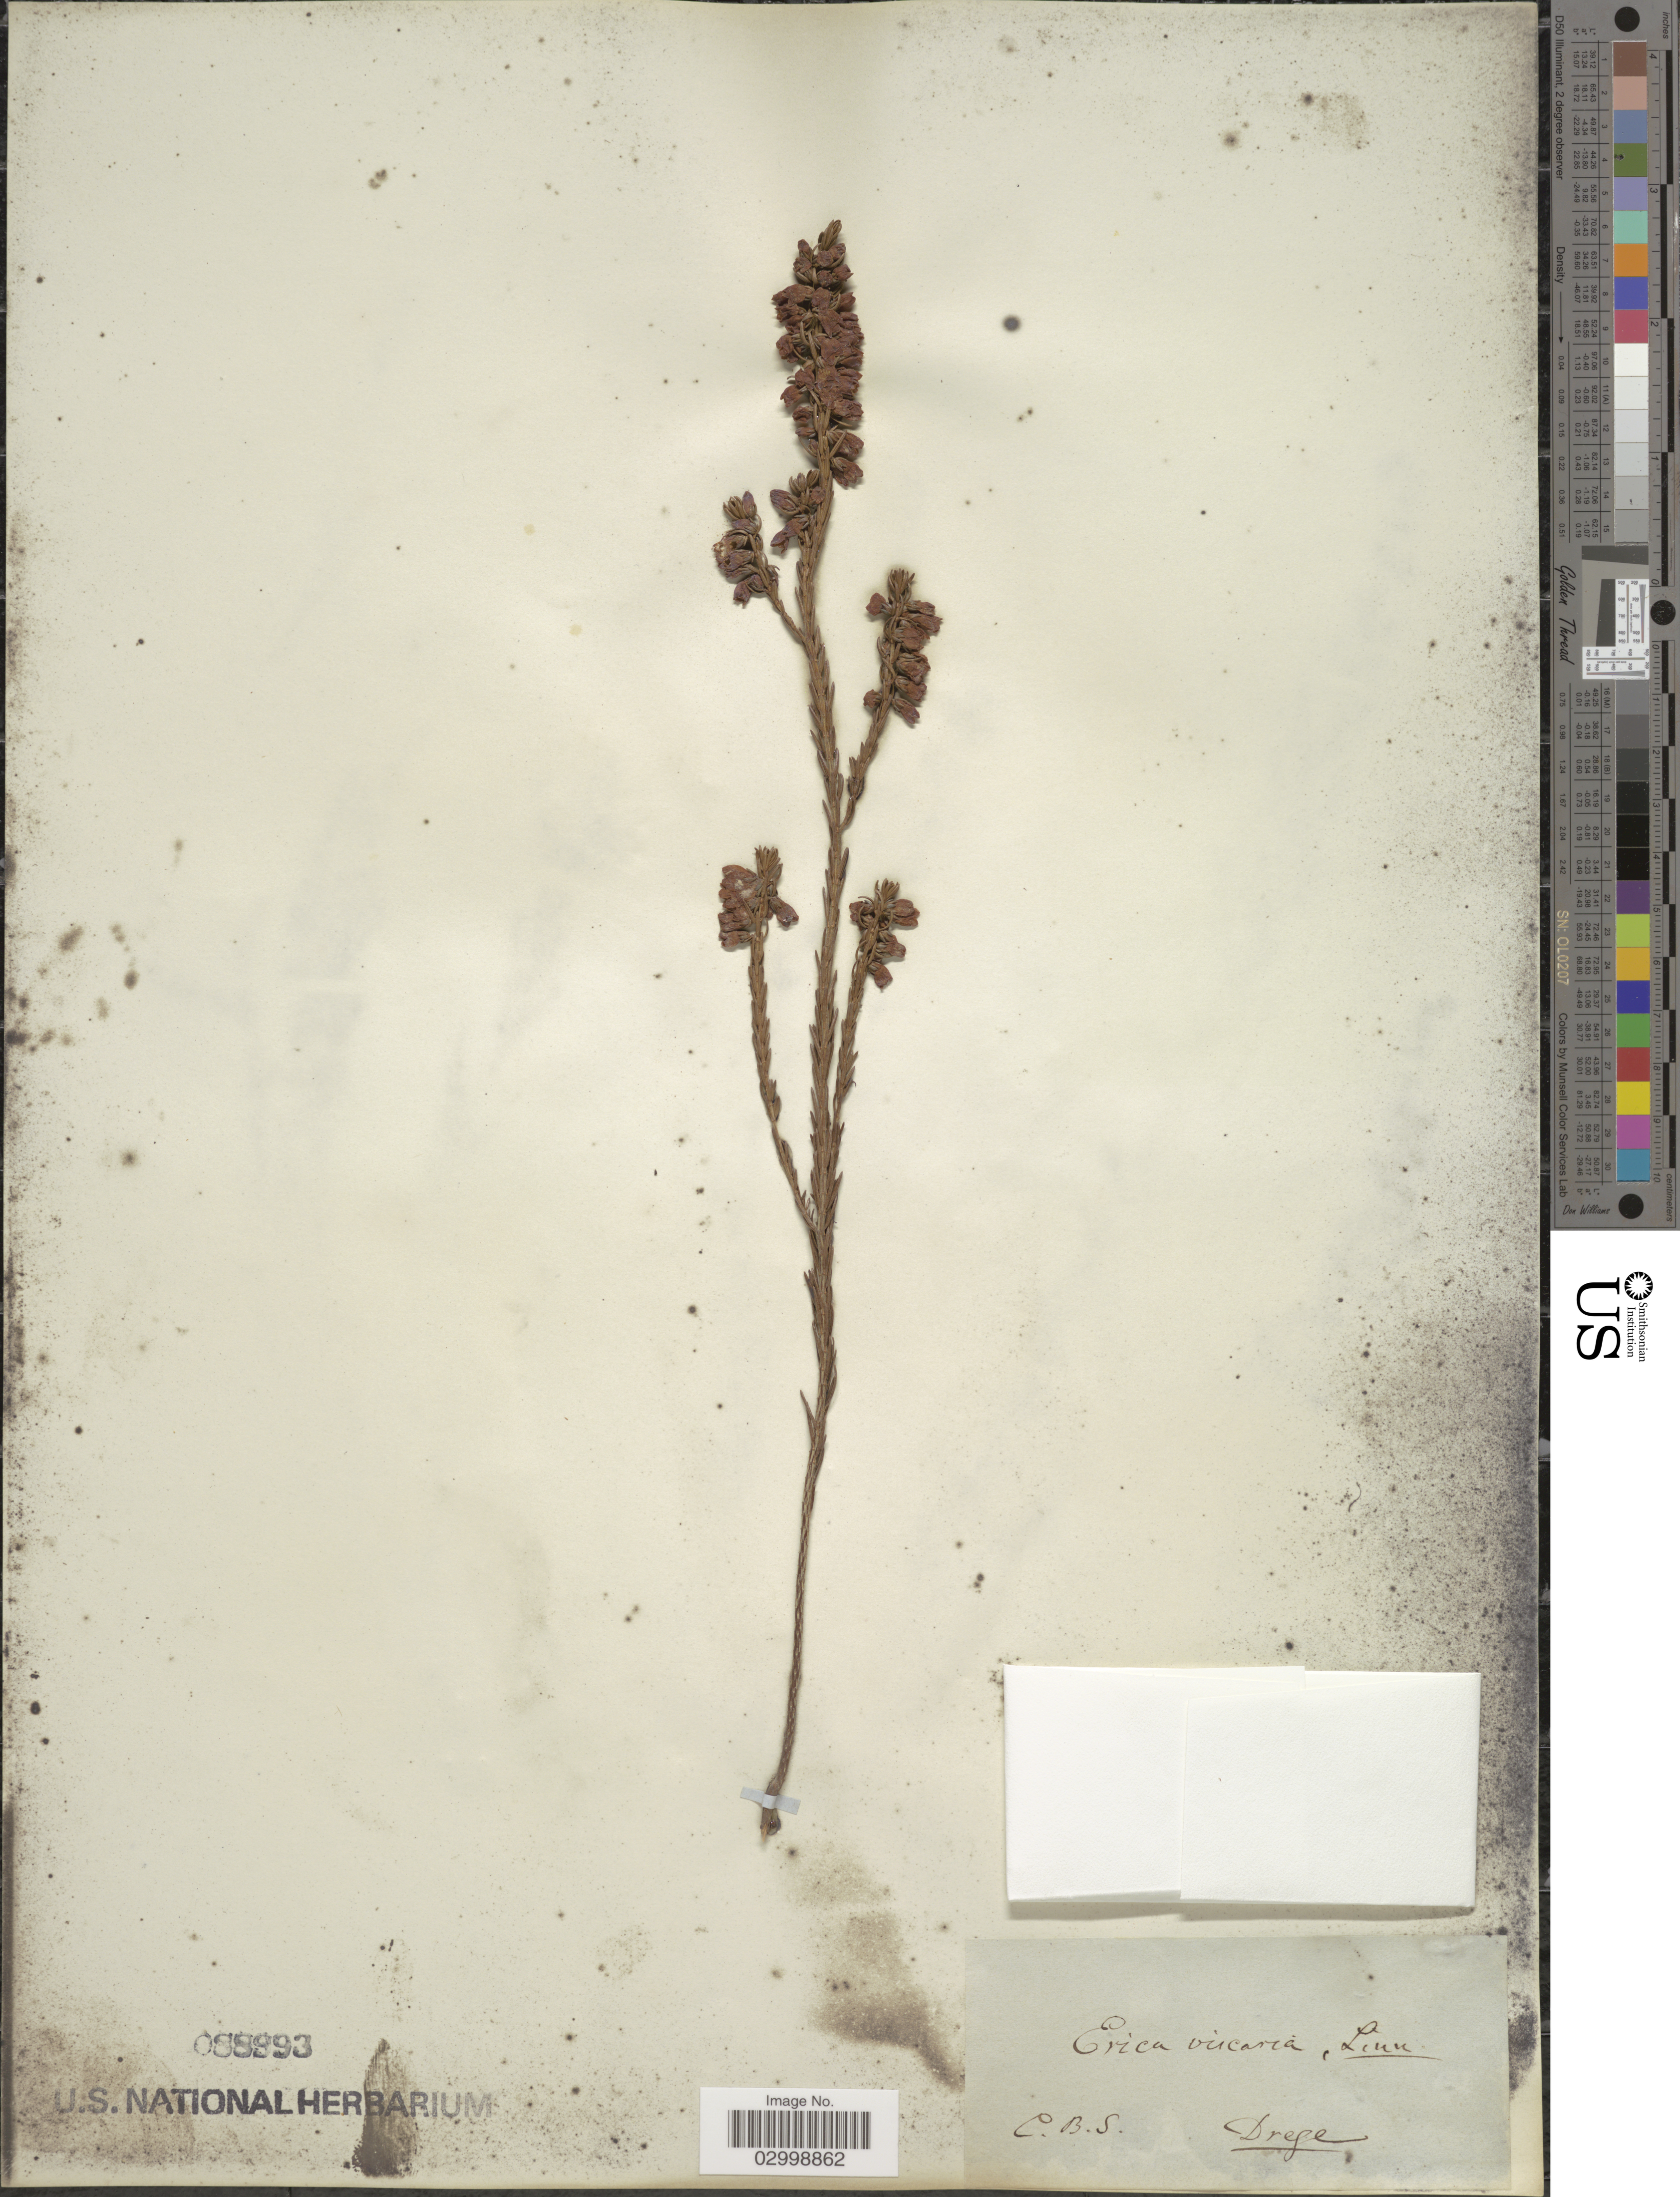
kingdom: Plantae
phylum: Tracheophyta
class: Magnoliopsida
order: Ericales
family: Ericaceae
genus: Erica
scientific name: Erica viscaria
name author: L.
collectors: Drege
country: South Africa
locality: C. B. S.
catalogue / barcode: US 88993